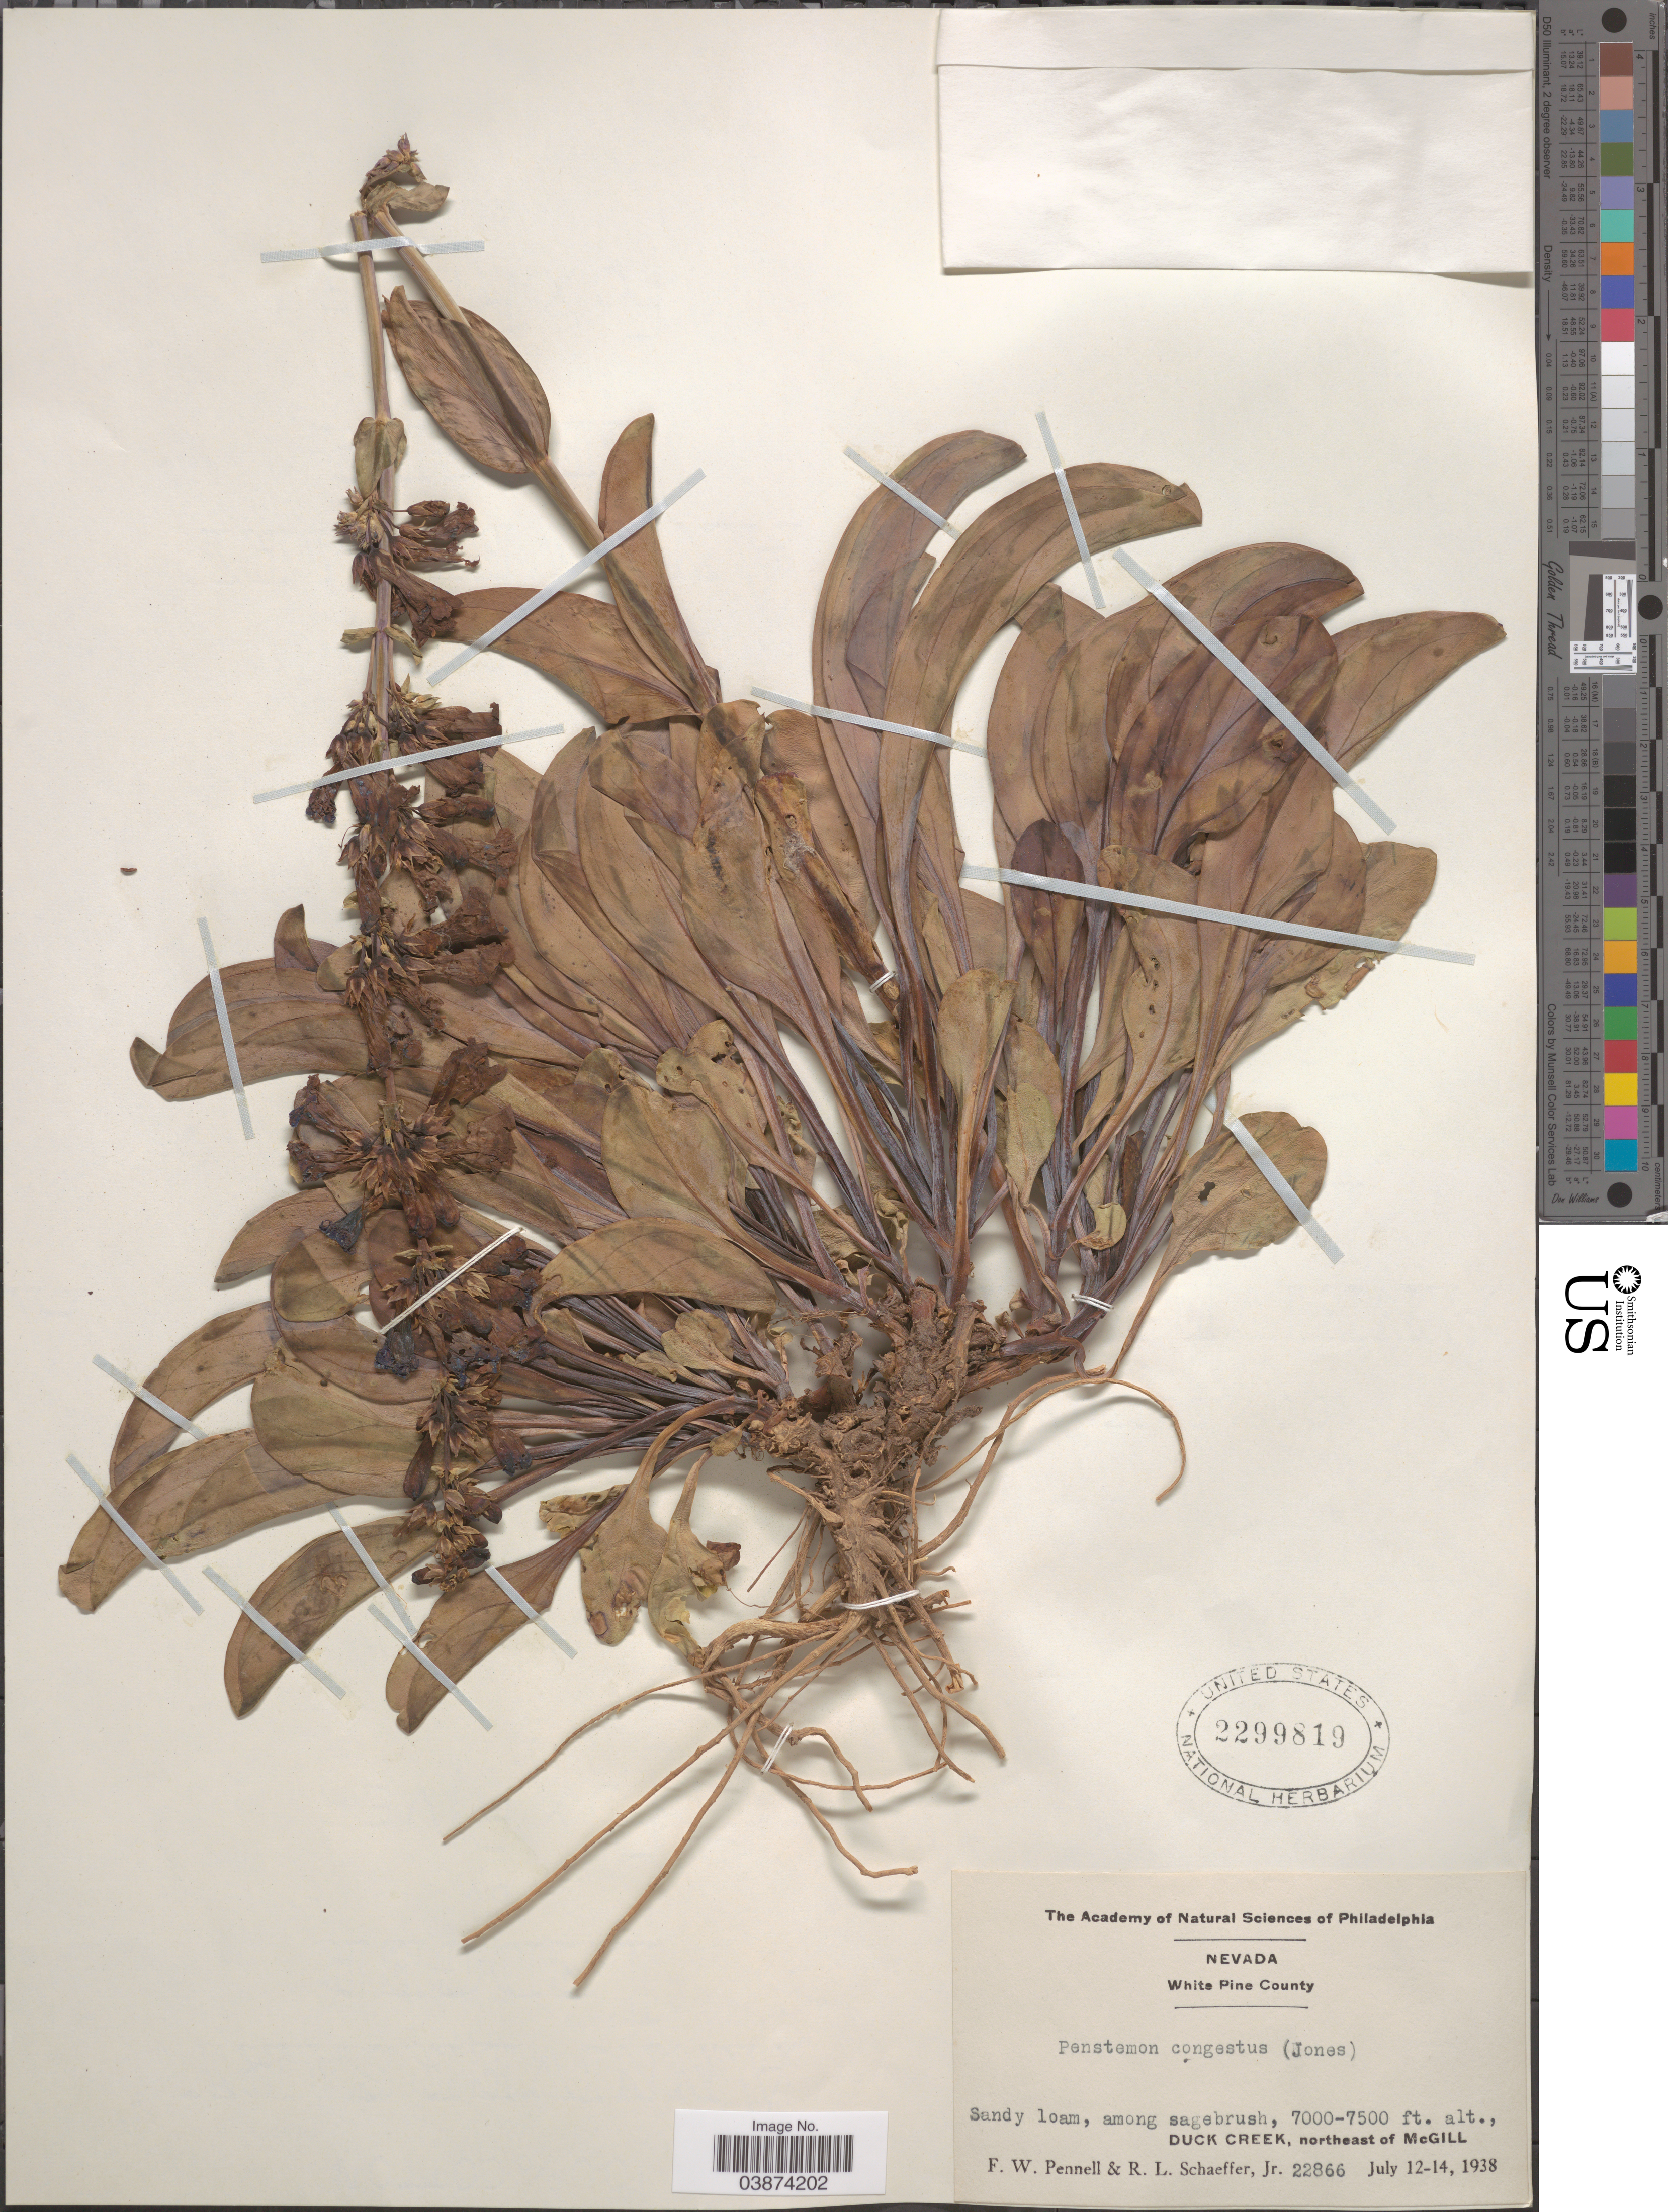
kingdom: Plantae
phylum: Tracheophyta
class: Magnoliopsida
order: Lamiales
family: Plantaginaceae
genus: Penstemon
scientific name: Penstemon congestus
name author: (M.E. Jones) Pennell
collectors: F. W. Pennell & R. L. Schaeffer Jr.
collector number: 22866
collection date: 1938-07-12/1938-07-14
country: United States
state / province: Nevada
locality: White Pine County. Duck Creek, northeast of McGill.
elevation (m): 2134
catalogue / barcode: US 2299819